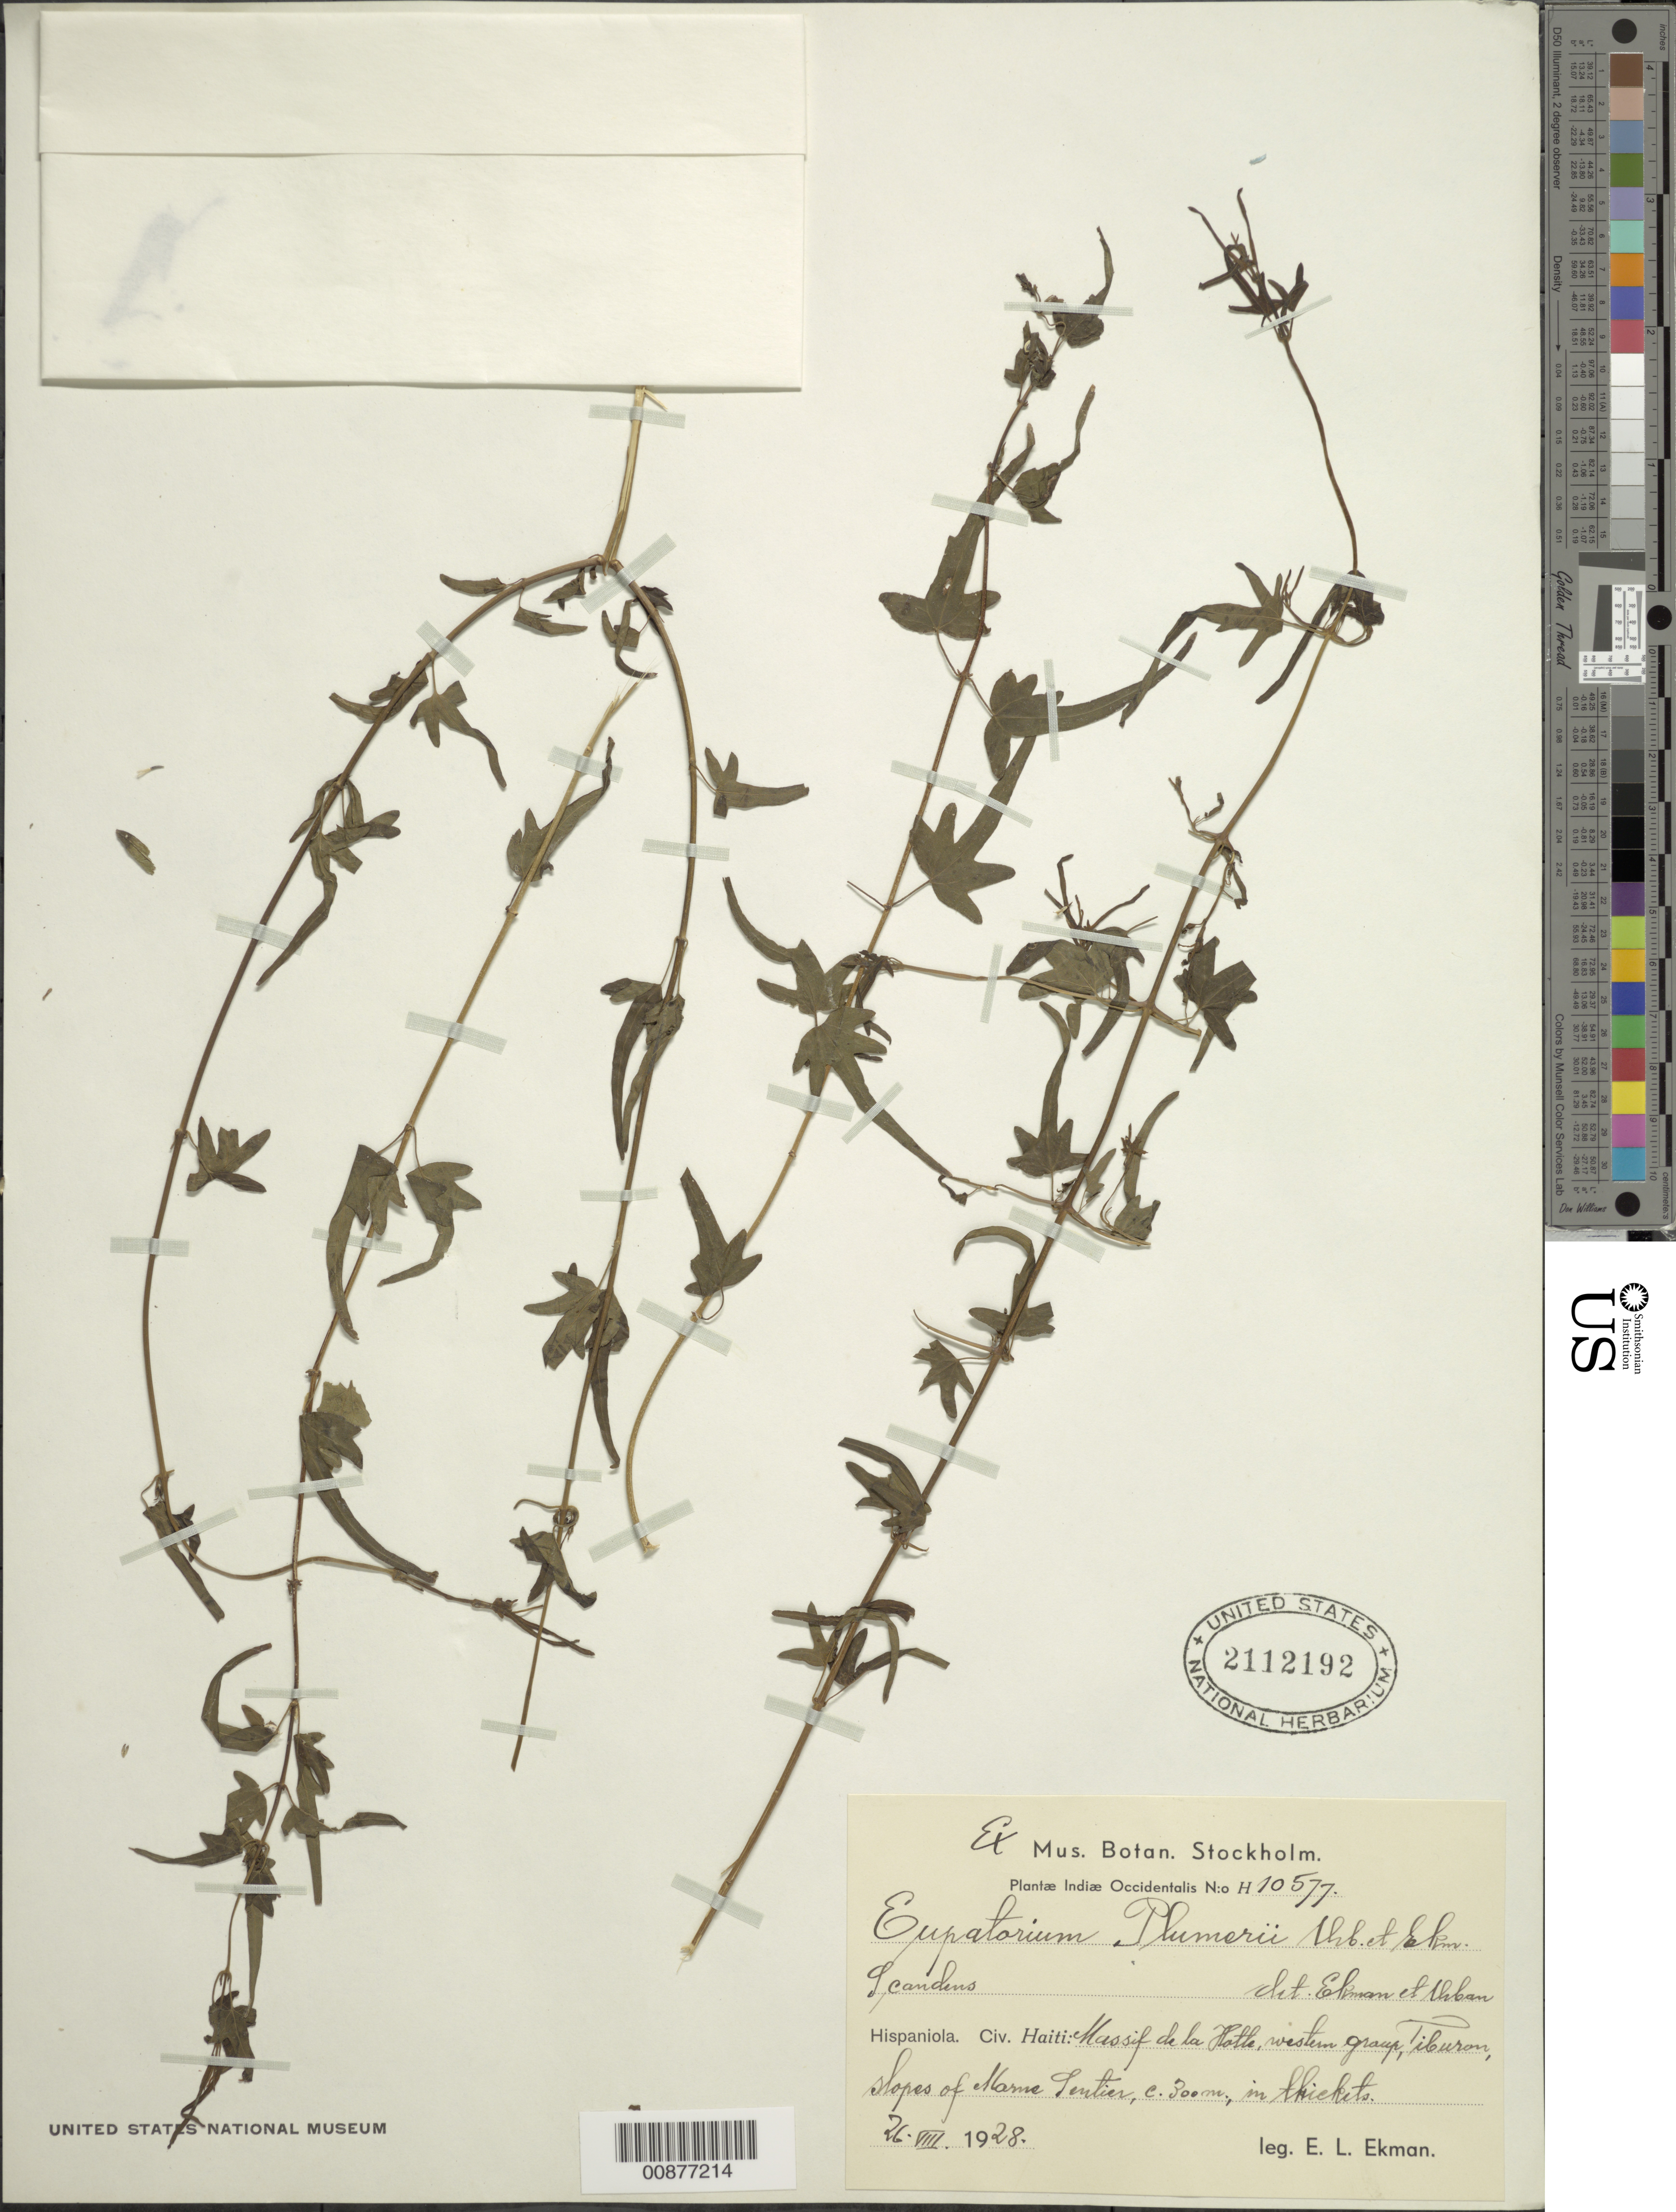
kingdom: Plantae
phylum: Tracheophyta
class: Magnoliopsida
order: Asterales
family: Asteraceae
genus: Osmiopsis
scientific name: Osmiopsis plumerii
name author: (Urb. & Ekman) R.M. King & H. Rob.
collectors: E. L. Ekman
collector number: H 10577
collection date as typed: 26 Aug 1928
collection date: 1928-08-26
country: Haiti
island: Hispaniola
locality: Massif de la Hotte, western group, Tiburon, slopes of Morne Sentier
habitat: In thickets on slopes of morne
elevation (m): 300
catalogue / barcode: US 2112192